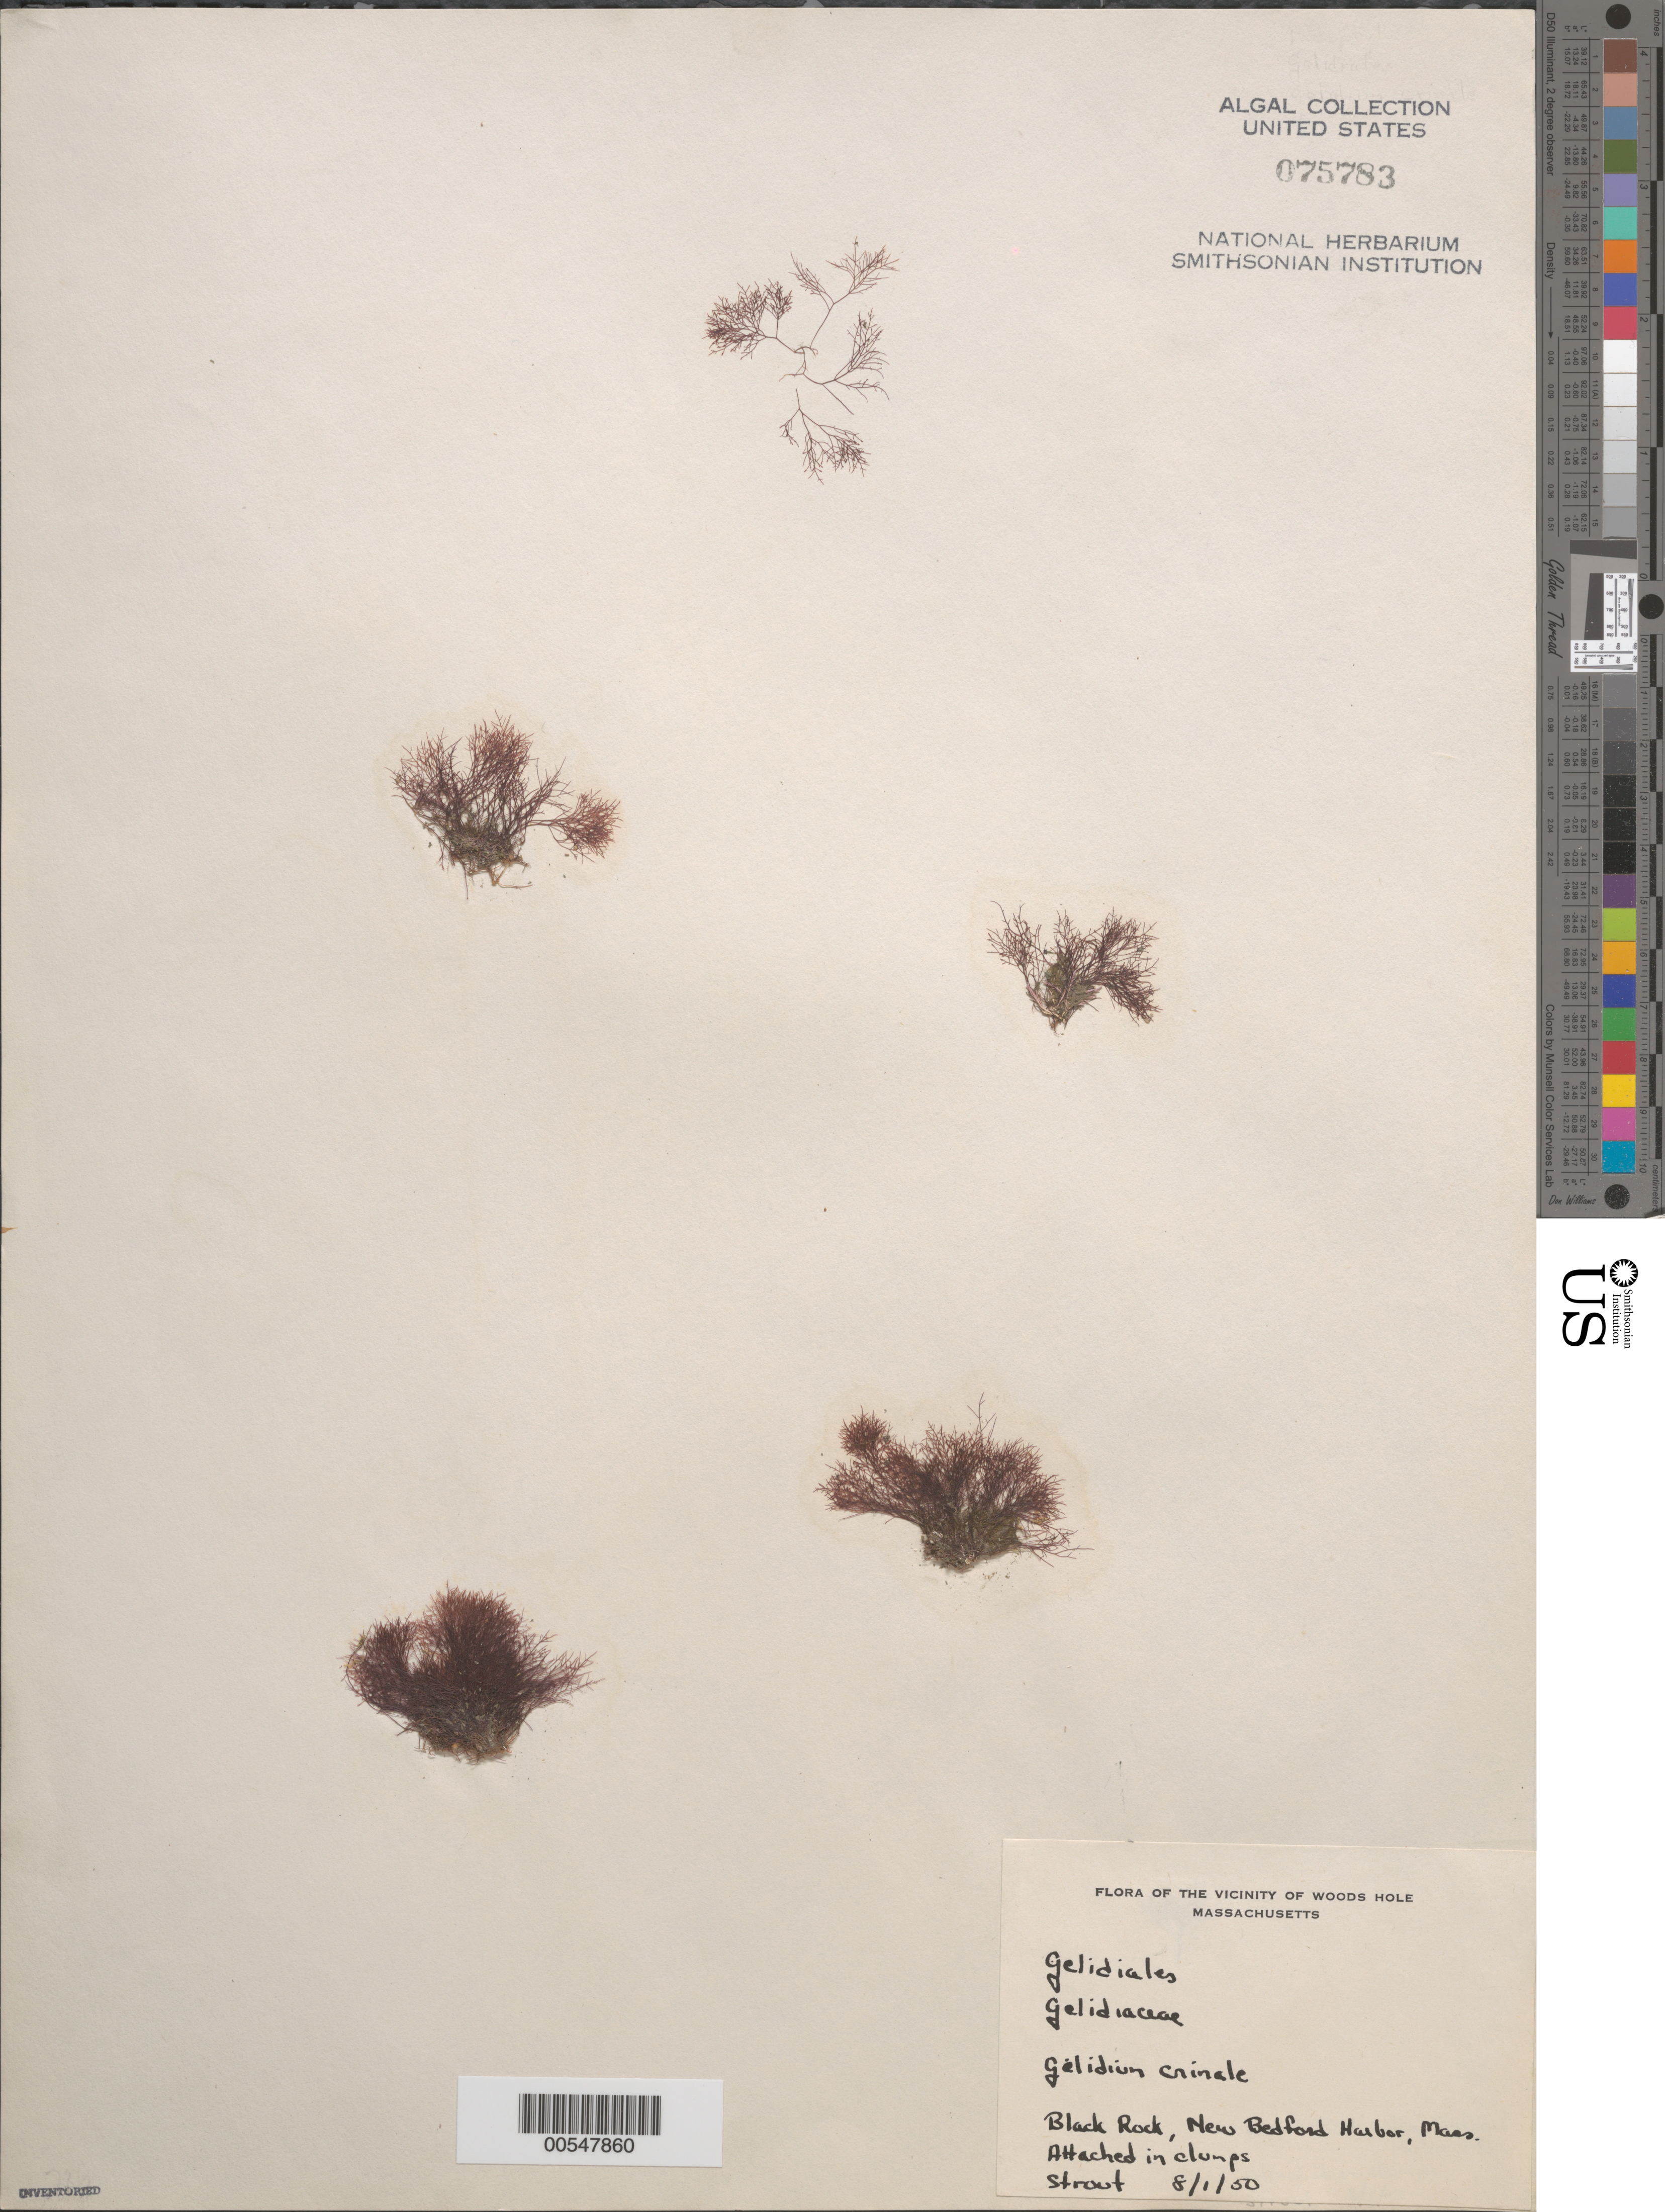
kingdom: Plantae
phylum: Rhodophyta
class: Florideophyceae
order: Gelidiales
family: Gelidiaceae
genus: Gelidium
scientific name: Gelidium crinale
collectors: P. Strout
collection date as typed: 01 Aug 1950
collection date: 1950-08-01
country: United States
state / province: Massachusetts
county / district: Bristol County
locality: Black Rock, New Bedford Harbor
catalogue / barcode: US 75783